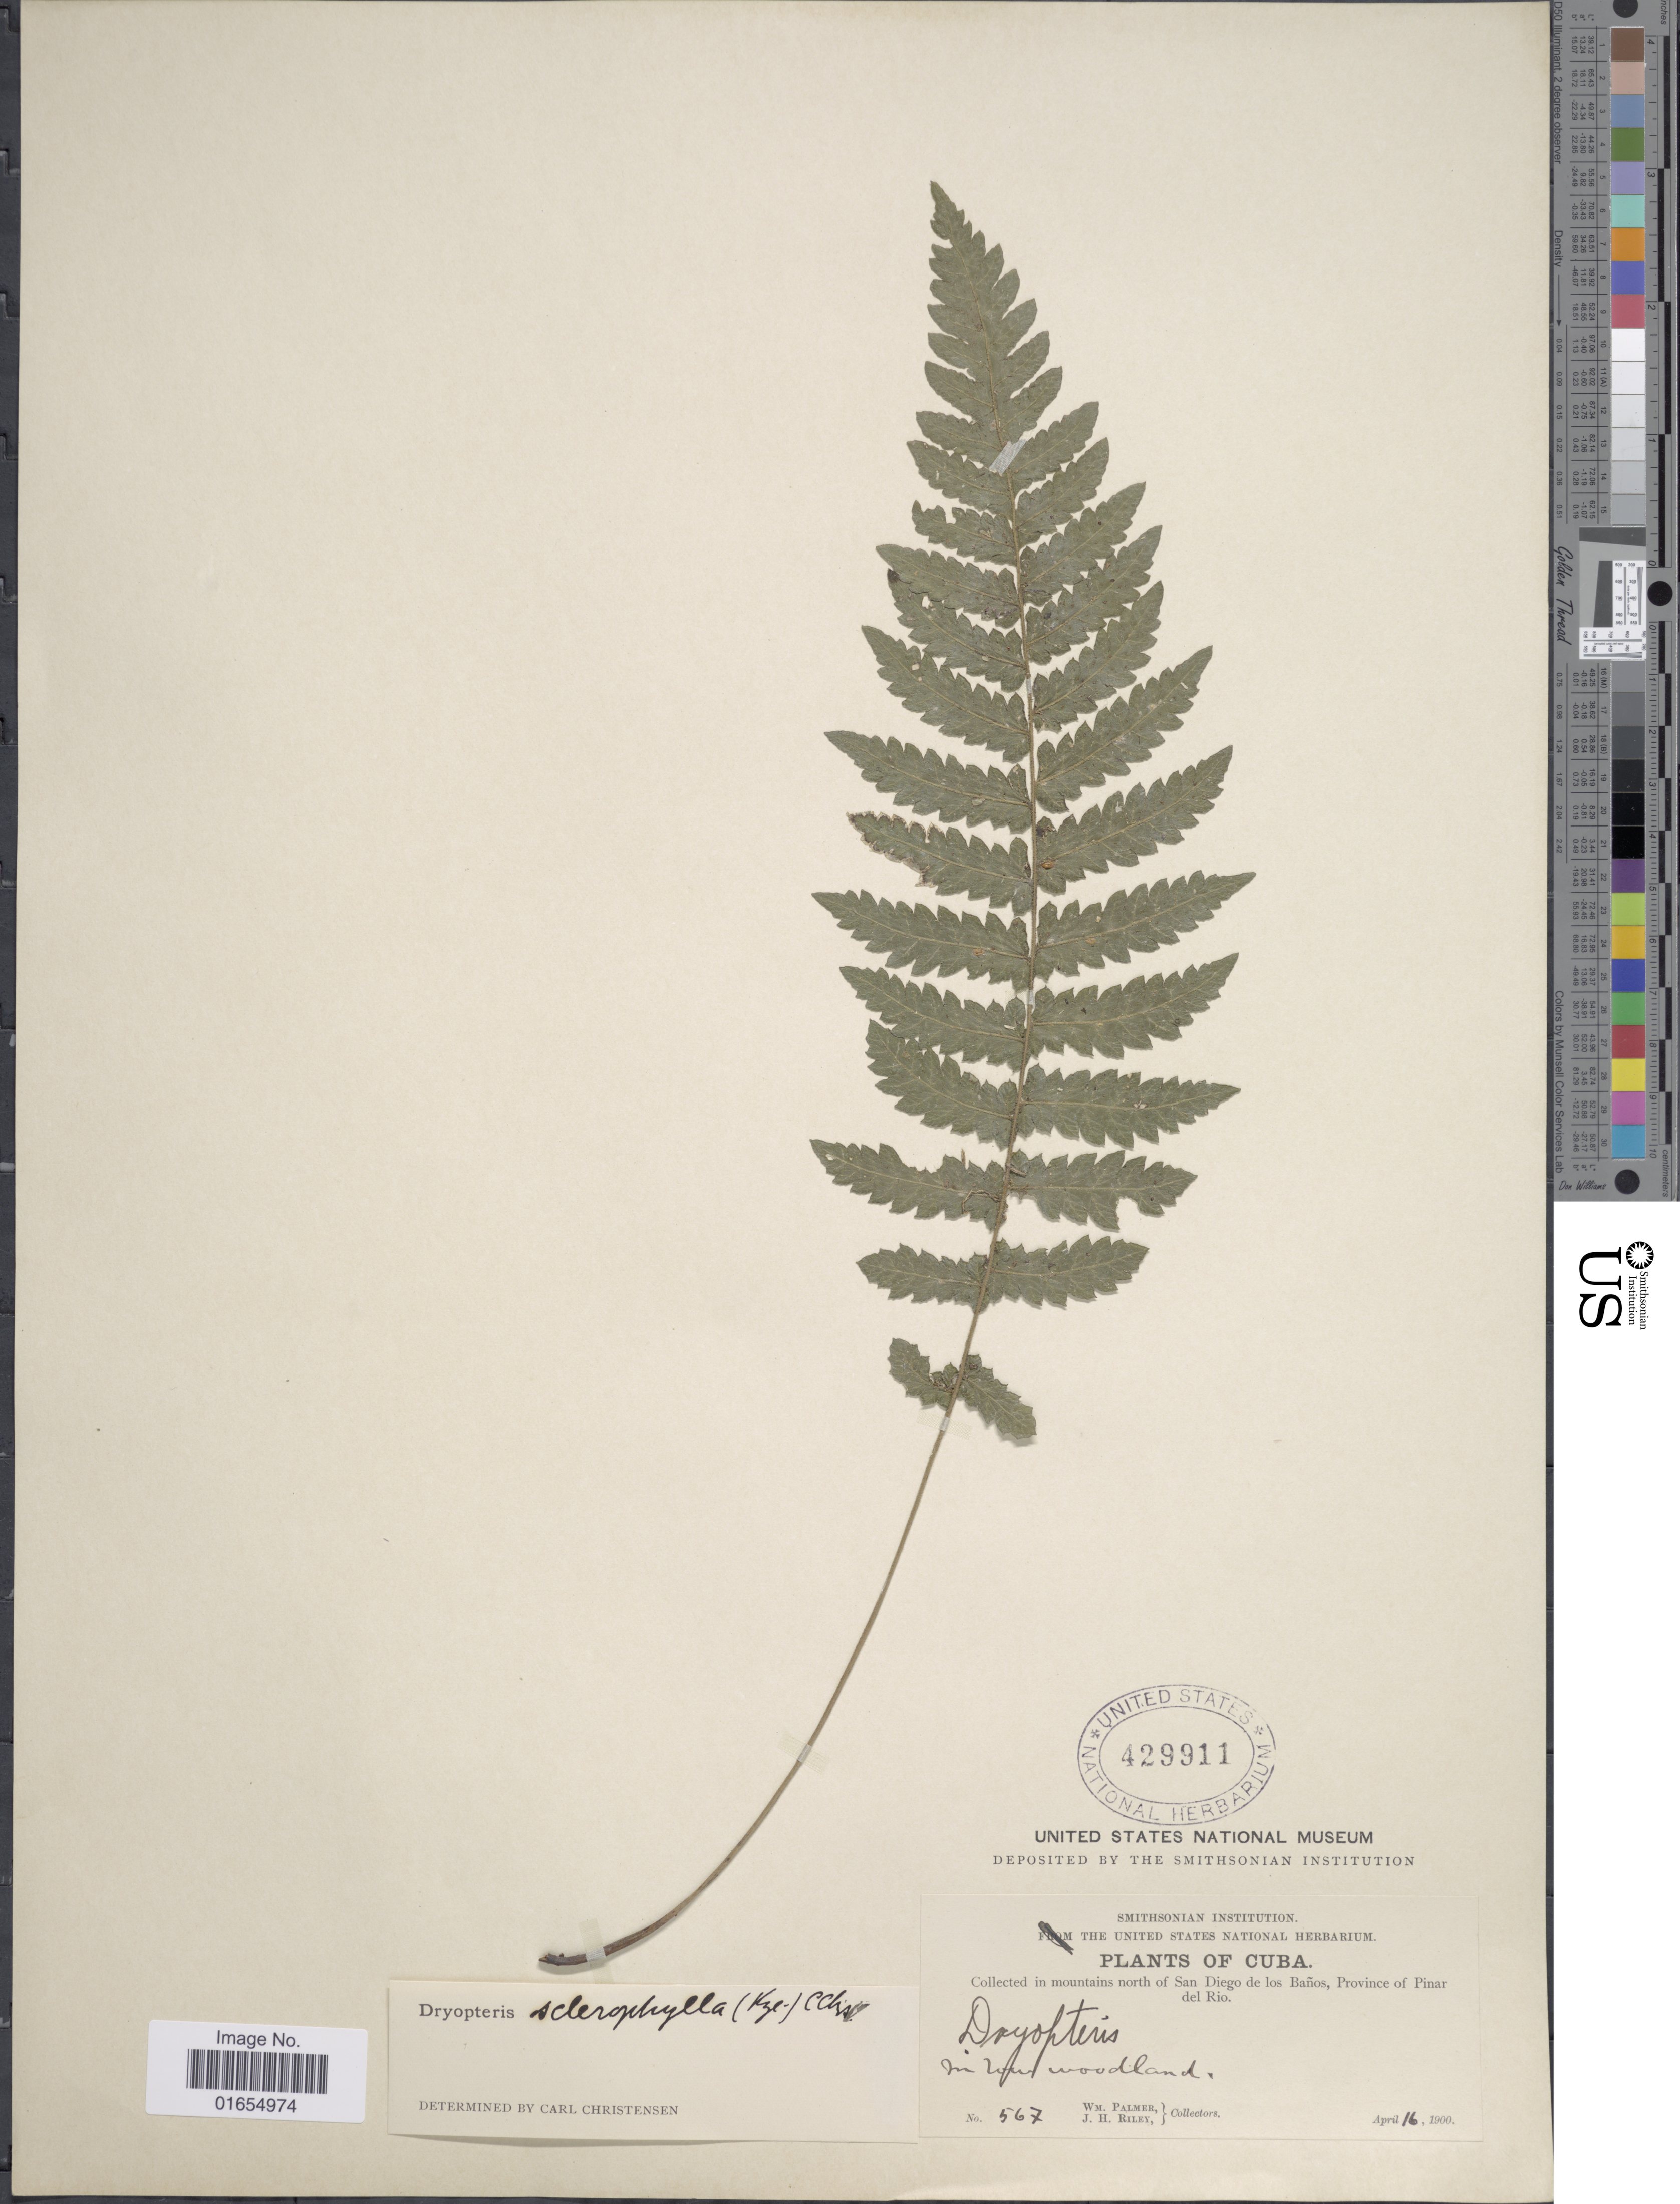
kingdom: Plantae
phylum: Tracheophyta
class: Polypodiopsida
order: Polypodiales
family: Thelypteridaceae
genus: Goniopteris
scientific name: Goniopteris sclerophylla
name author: (Poepp.) C.V. Morton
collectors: W. Palmer & J. H. Riley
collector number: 567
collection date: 1900-04-16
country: Cuba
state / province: Pinar del Río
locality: In mountains north of San Diego de los Banos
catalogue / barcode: US 429911